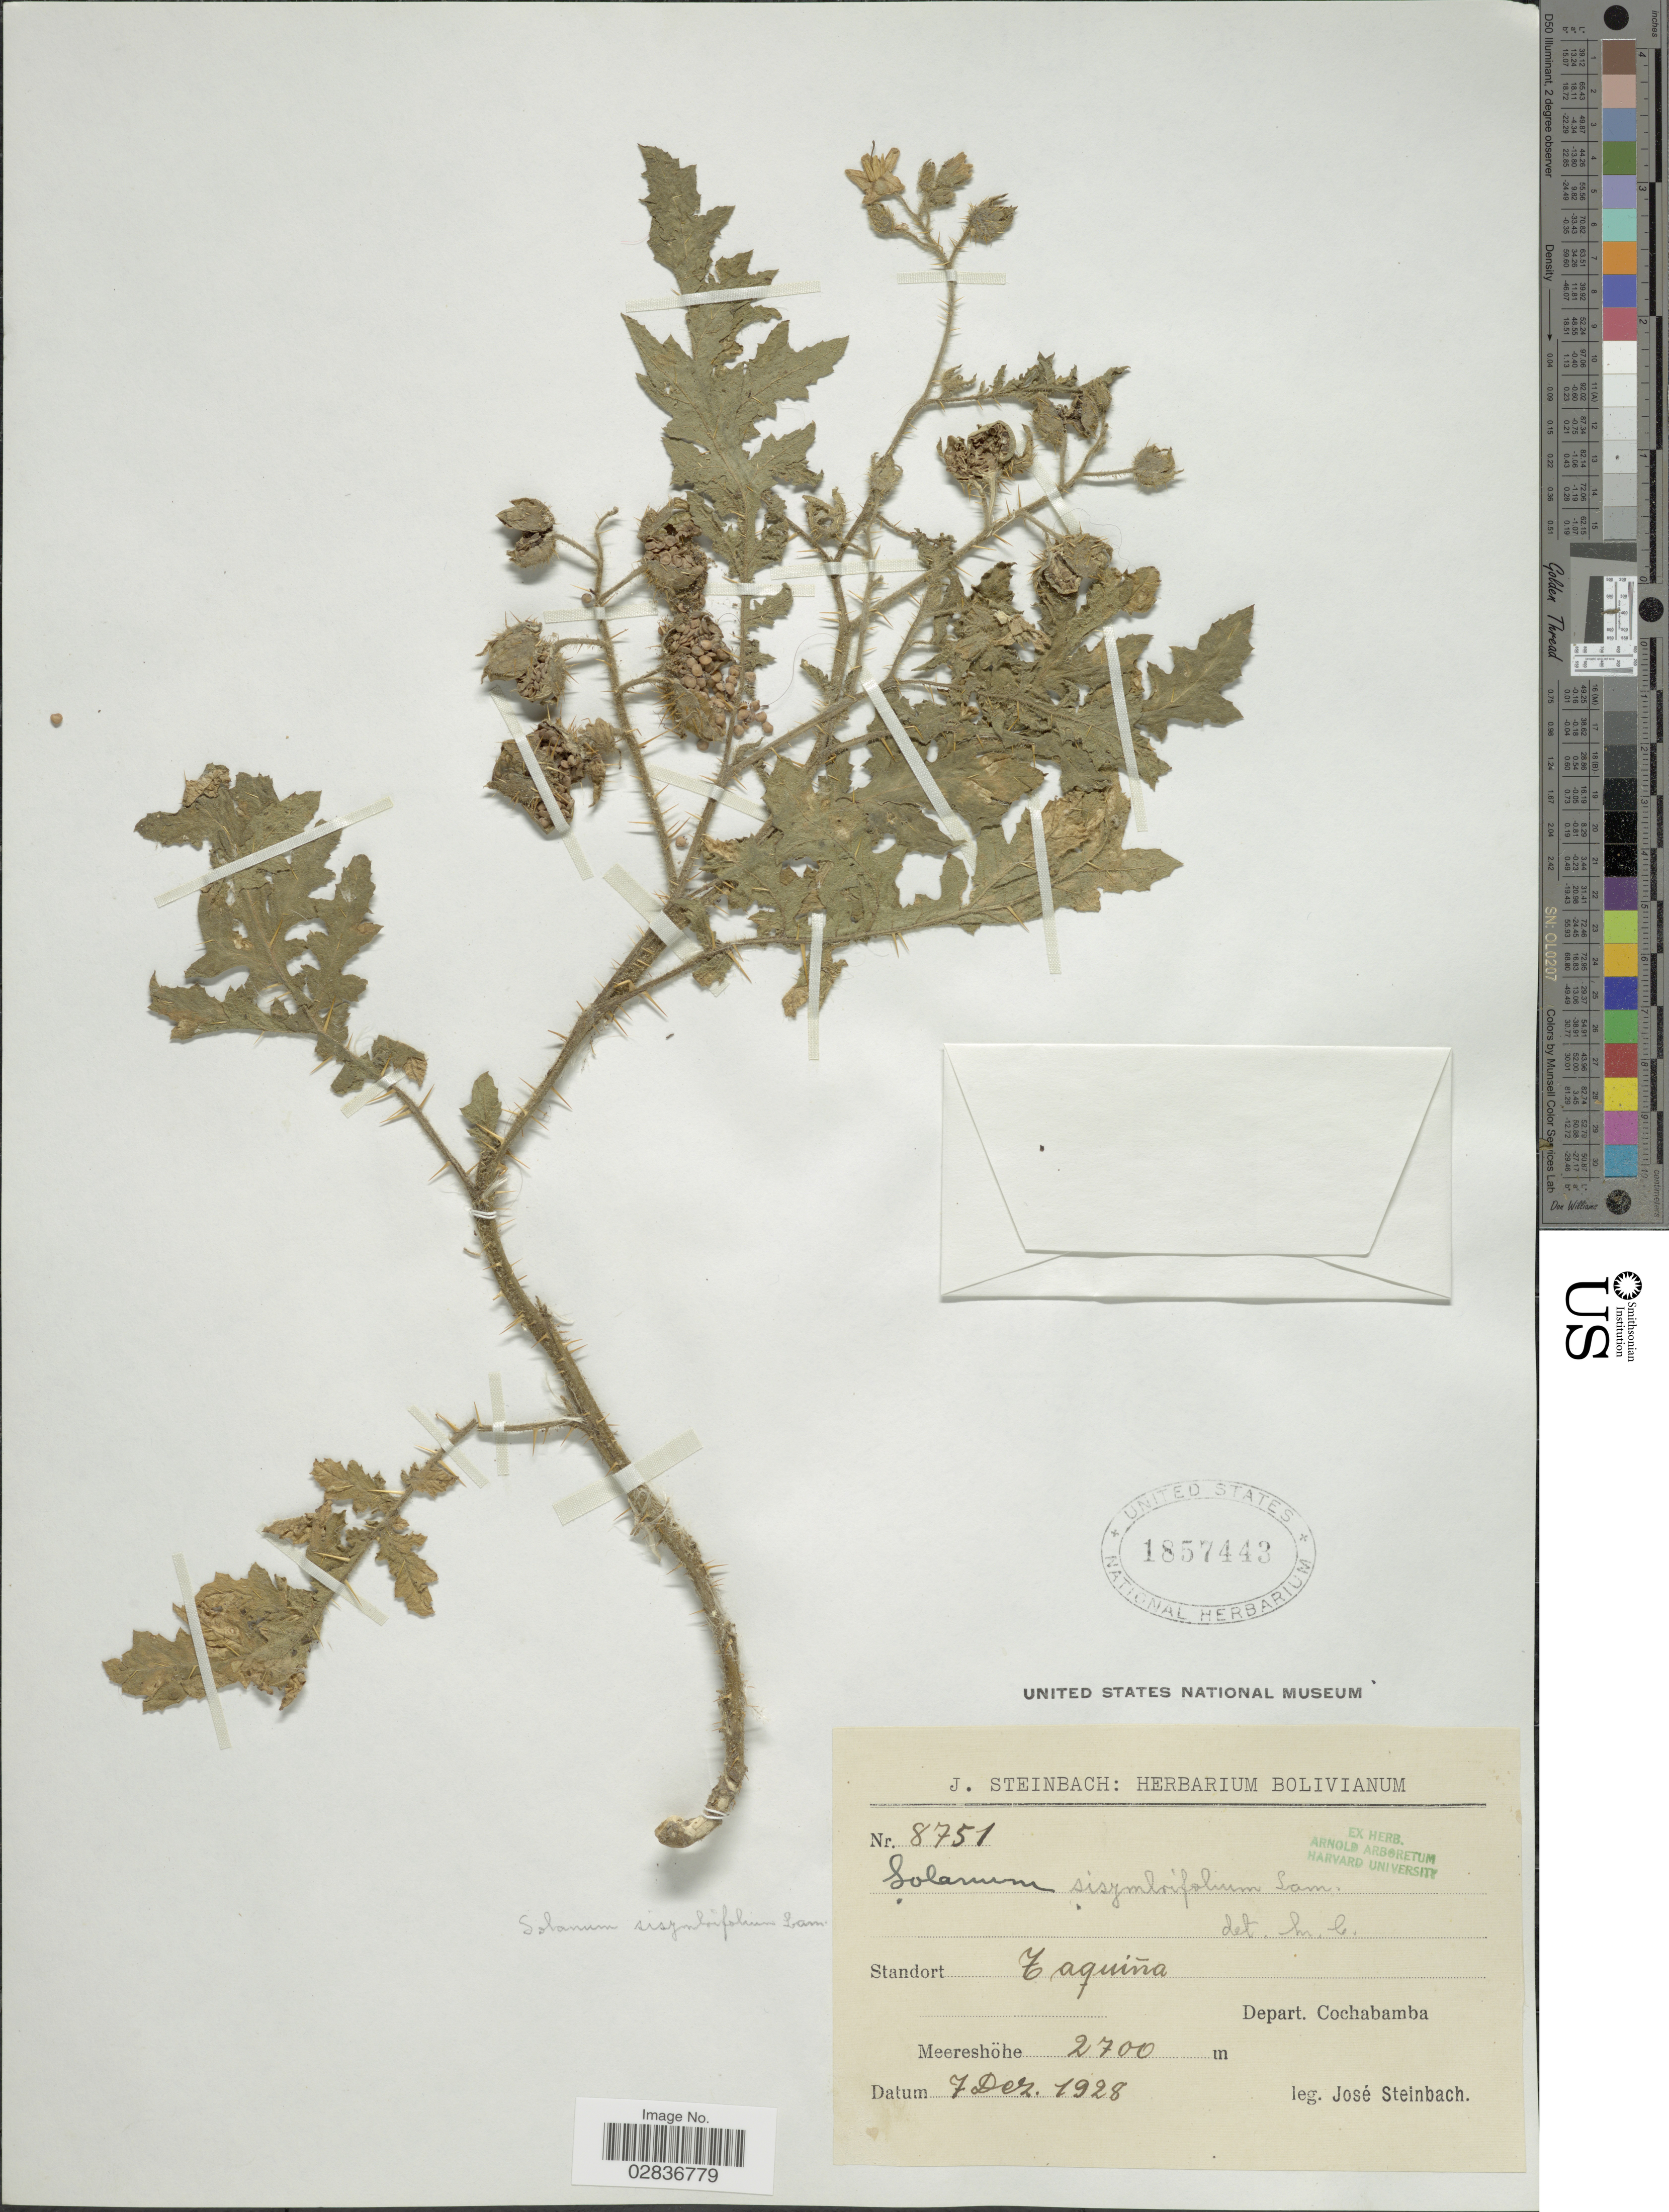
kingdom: Plantae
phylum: Tracheophyta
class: Magnoliopsida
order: Solanales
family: Solanaceae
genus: Solanum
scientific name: Solanum sisymbriifolium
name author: Lam.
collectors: J. Steinbach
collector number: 8751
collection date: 1928-12-07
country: Bolivia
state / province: Cochabamba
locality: Taquiña. Depart. Cochabamba.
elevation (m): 2700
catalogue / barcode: US 1857443